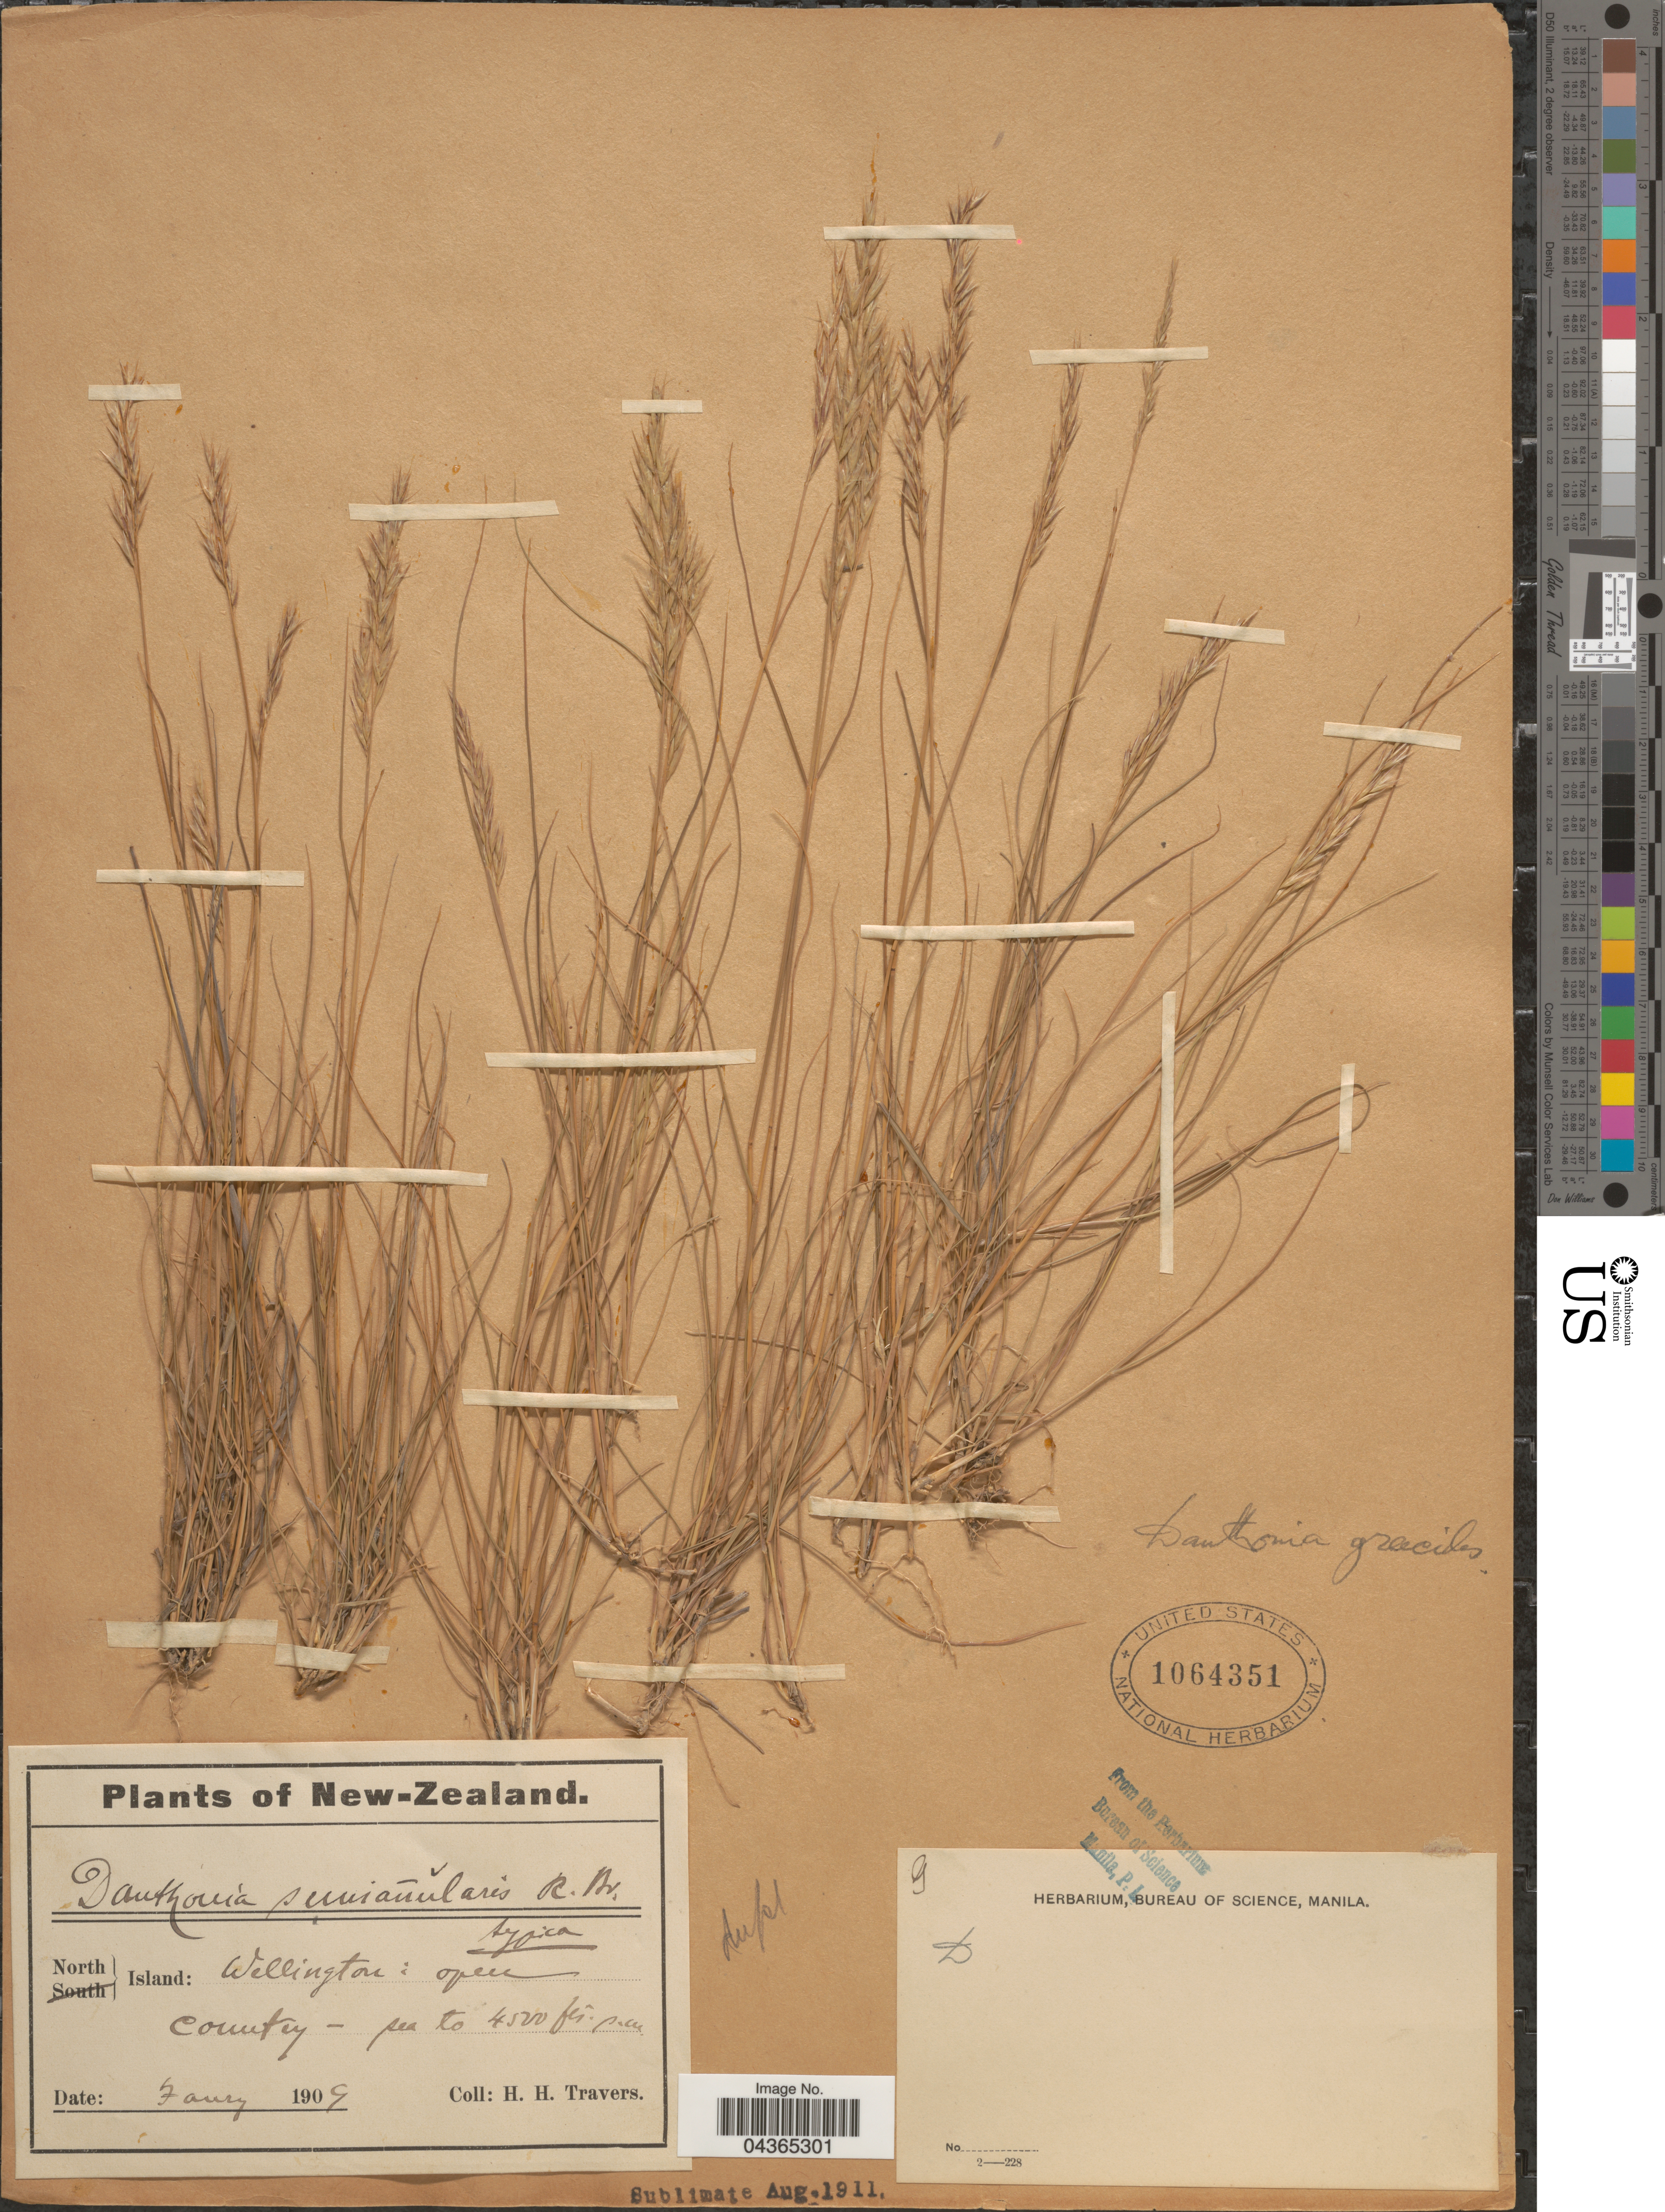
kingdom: Plantae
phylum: Tracheophyta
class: Liliopsida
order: Poales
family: Poaceae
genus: Rytidosperma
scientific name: Rytidosperma gracile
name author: (Hook. f.) Connor & Edgar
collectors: H. Travers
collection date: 1909-08-07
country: New Zealand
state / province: Wellington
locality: North Island: Wellington: open. Country.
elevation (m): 0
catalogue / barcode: US 1064351